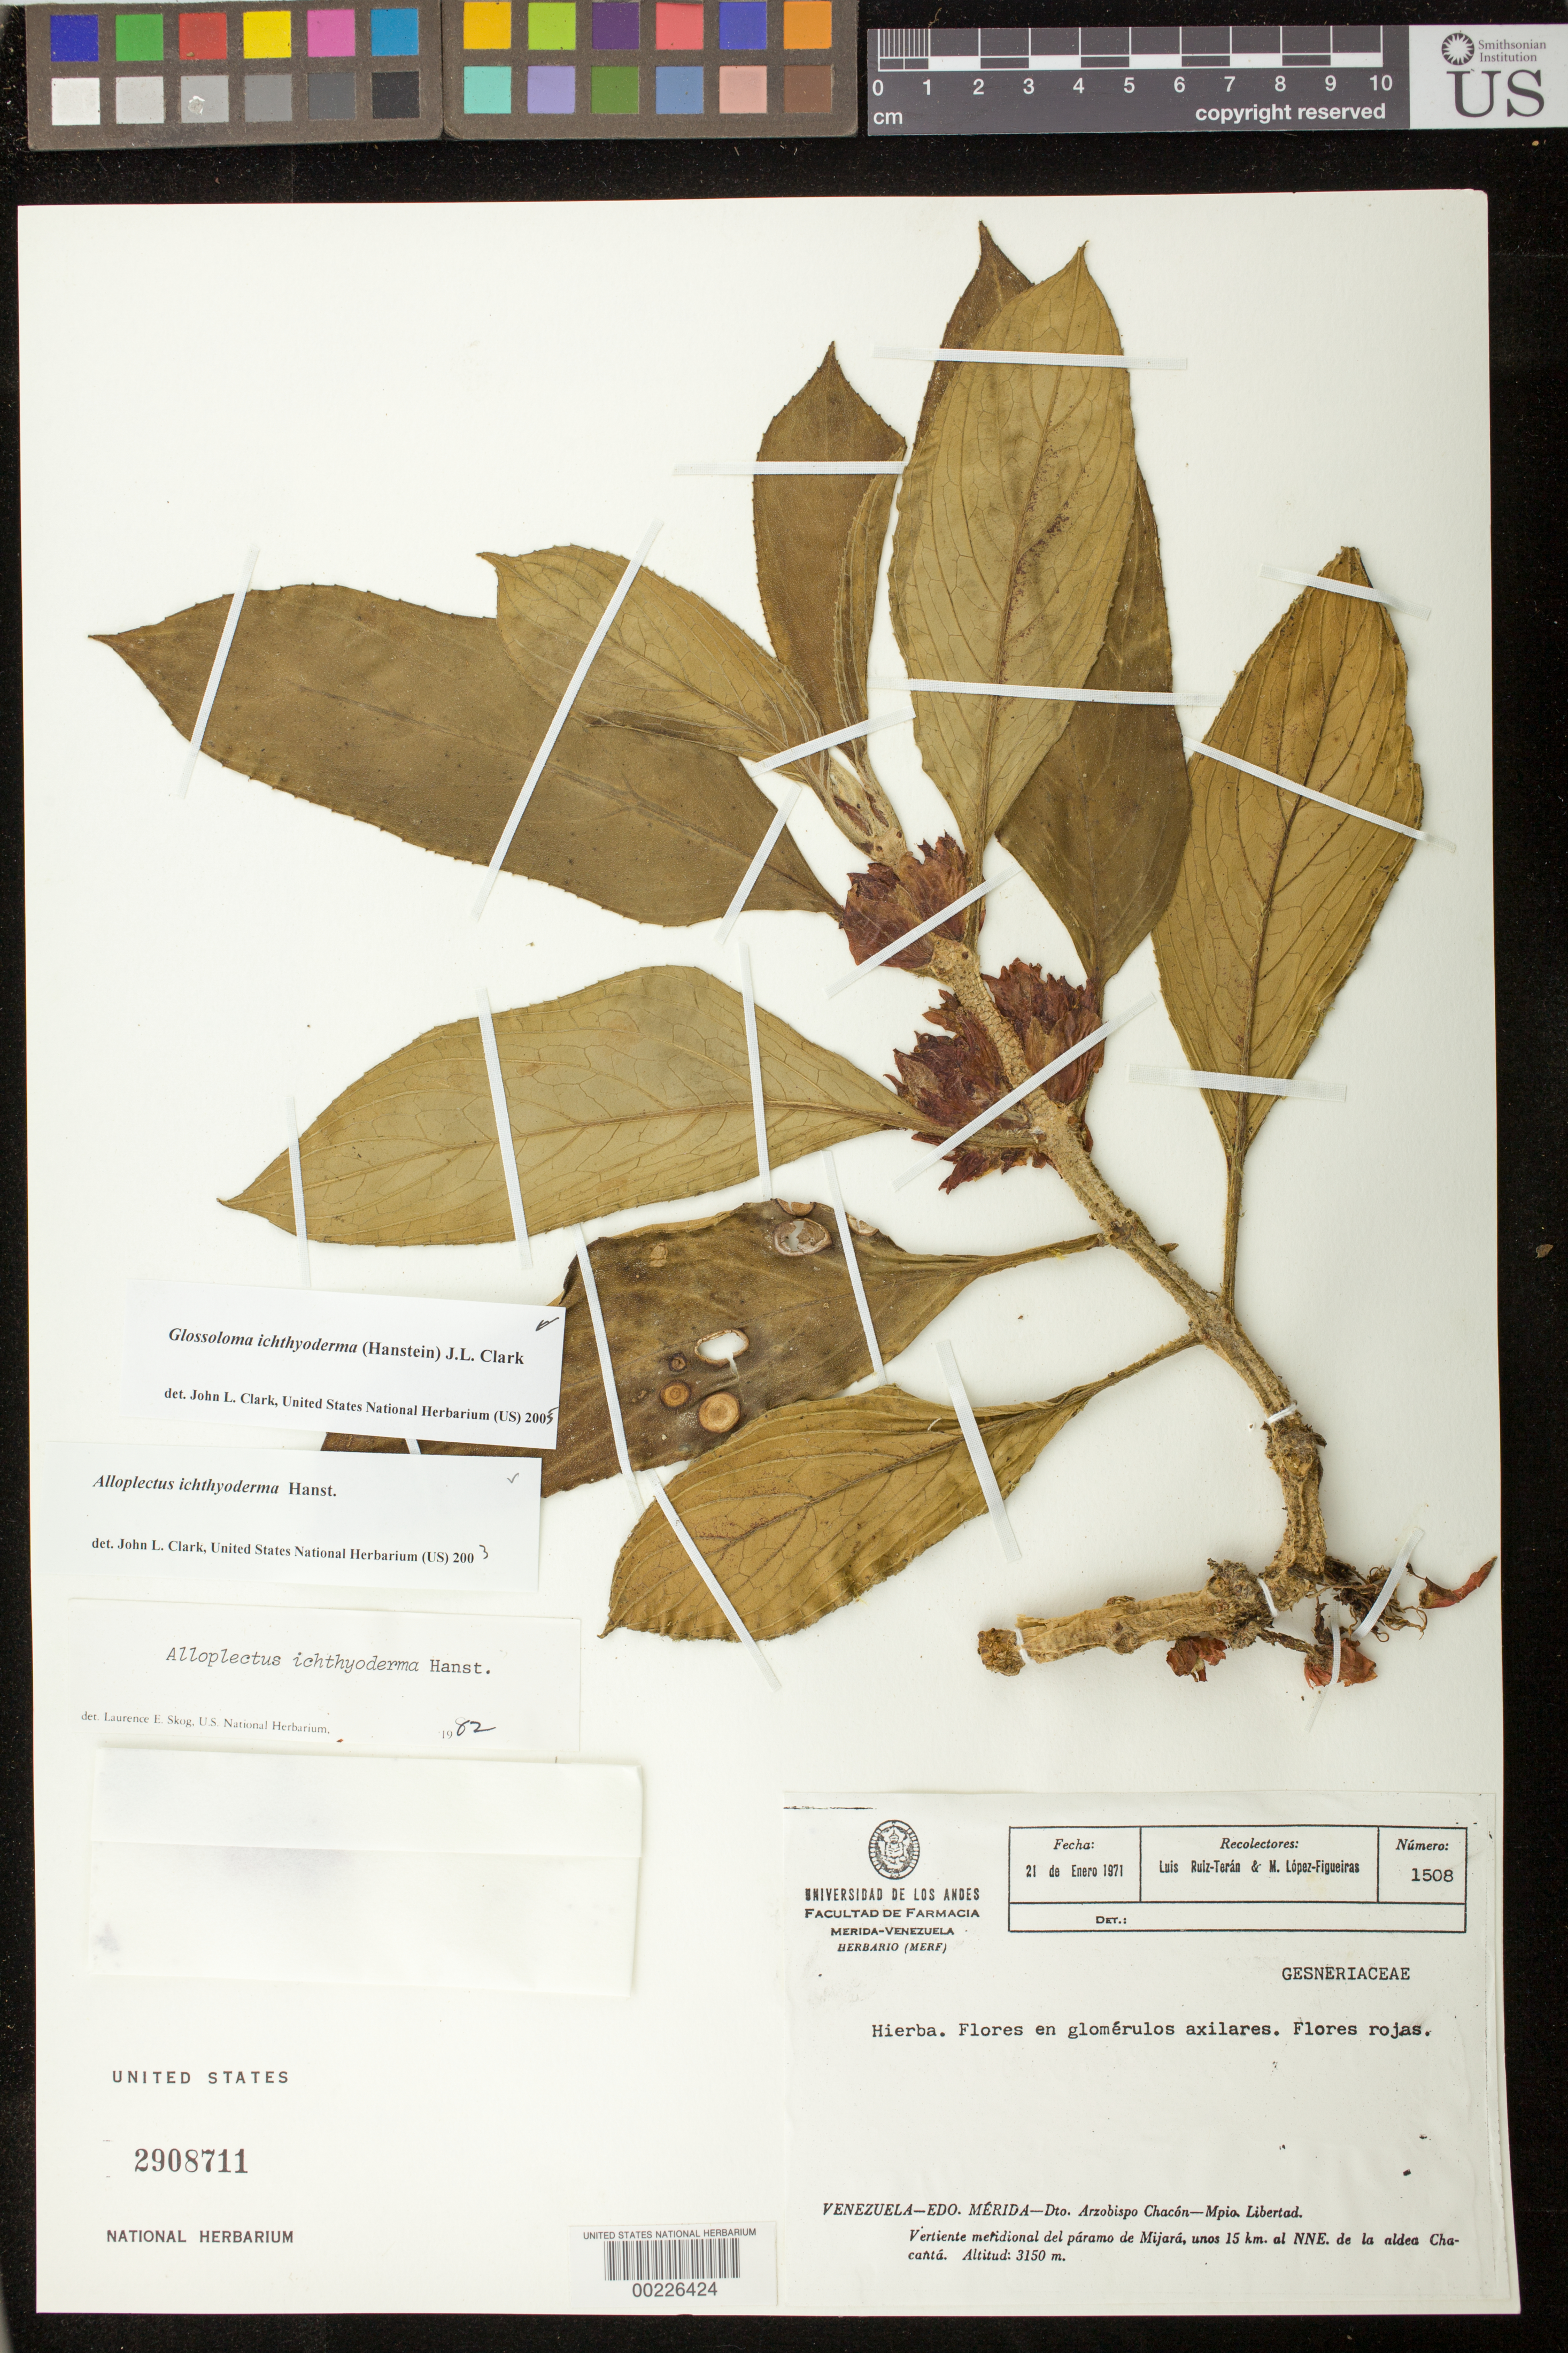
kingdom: Plantae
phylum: Tracheophyta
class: Magnoliopsida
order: Lamiales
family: Gesneriaceae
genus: Glossoloma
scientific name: Glossoloma ichthyoderma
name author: (Hanst.) J.L. Clark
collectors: L. E. Ruíz-Terán & M. Lopéz-F.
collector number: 1508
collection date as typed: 21 Jan 1971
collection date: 1971-01-21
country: Venezuela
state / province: Mérida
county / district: Arzobispo Chacón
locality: Mun. Libertad, 'metidional' slope of Paramo de Mijara, 15 km NNE of la Aldea Chacanta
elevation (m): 3150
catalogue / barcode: US 2908711